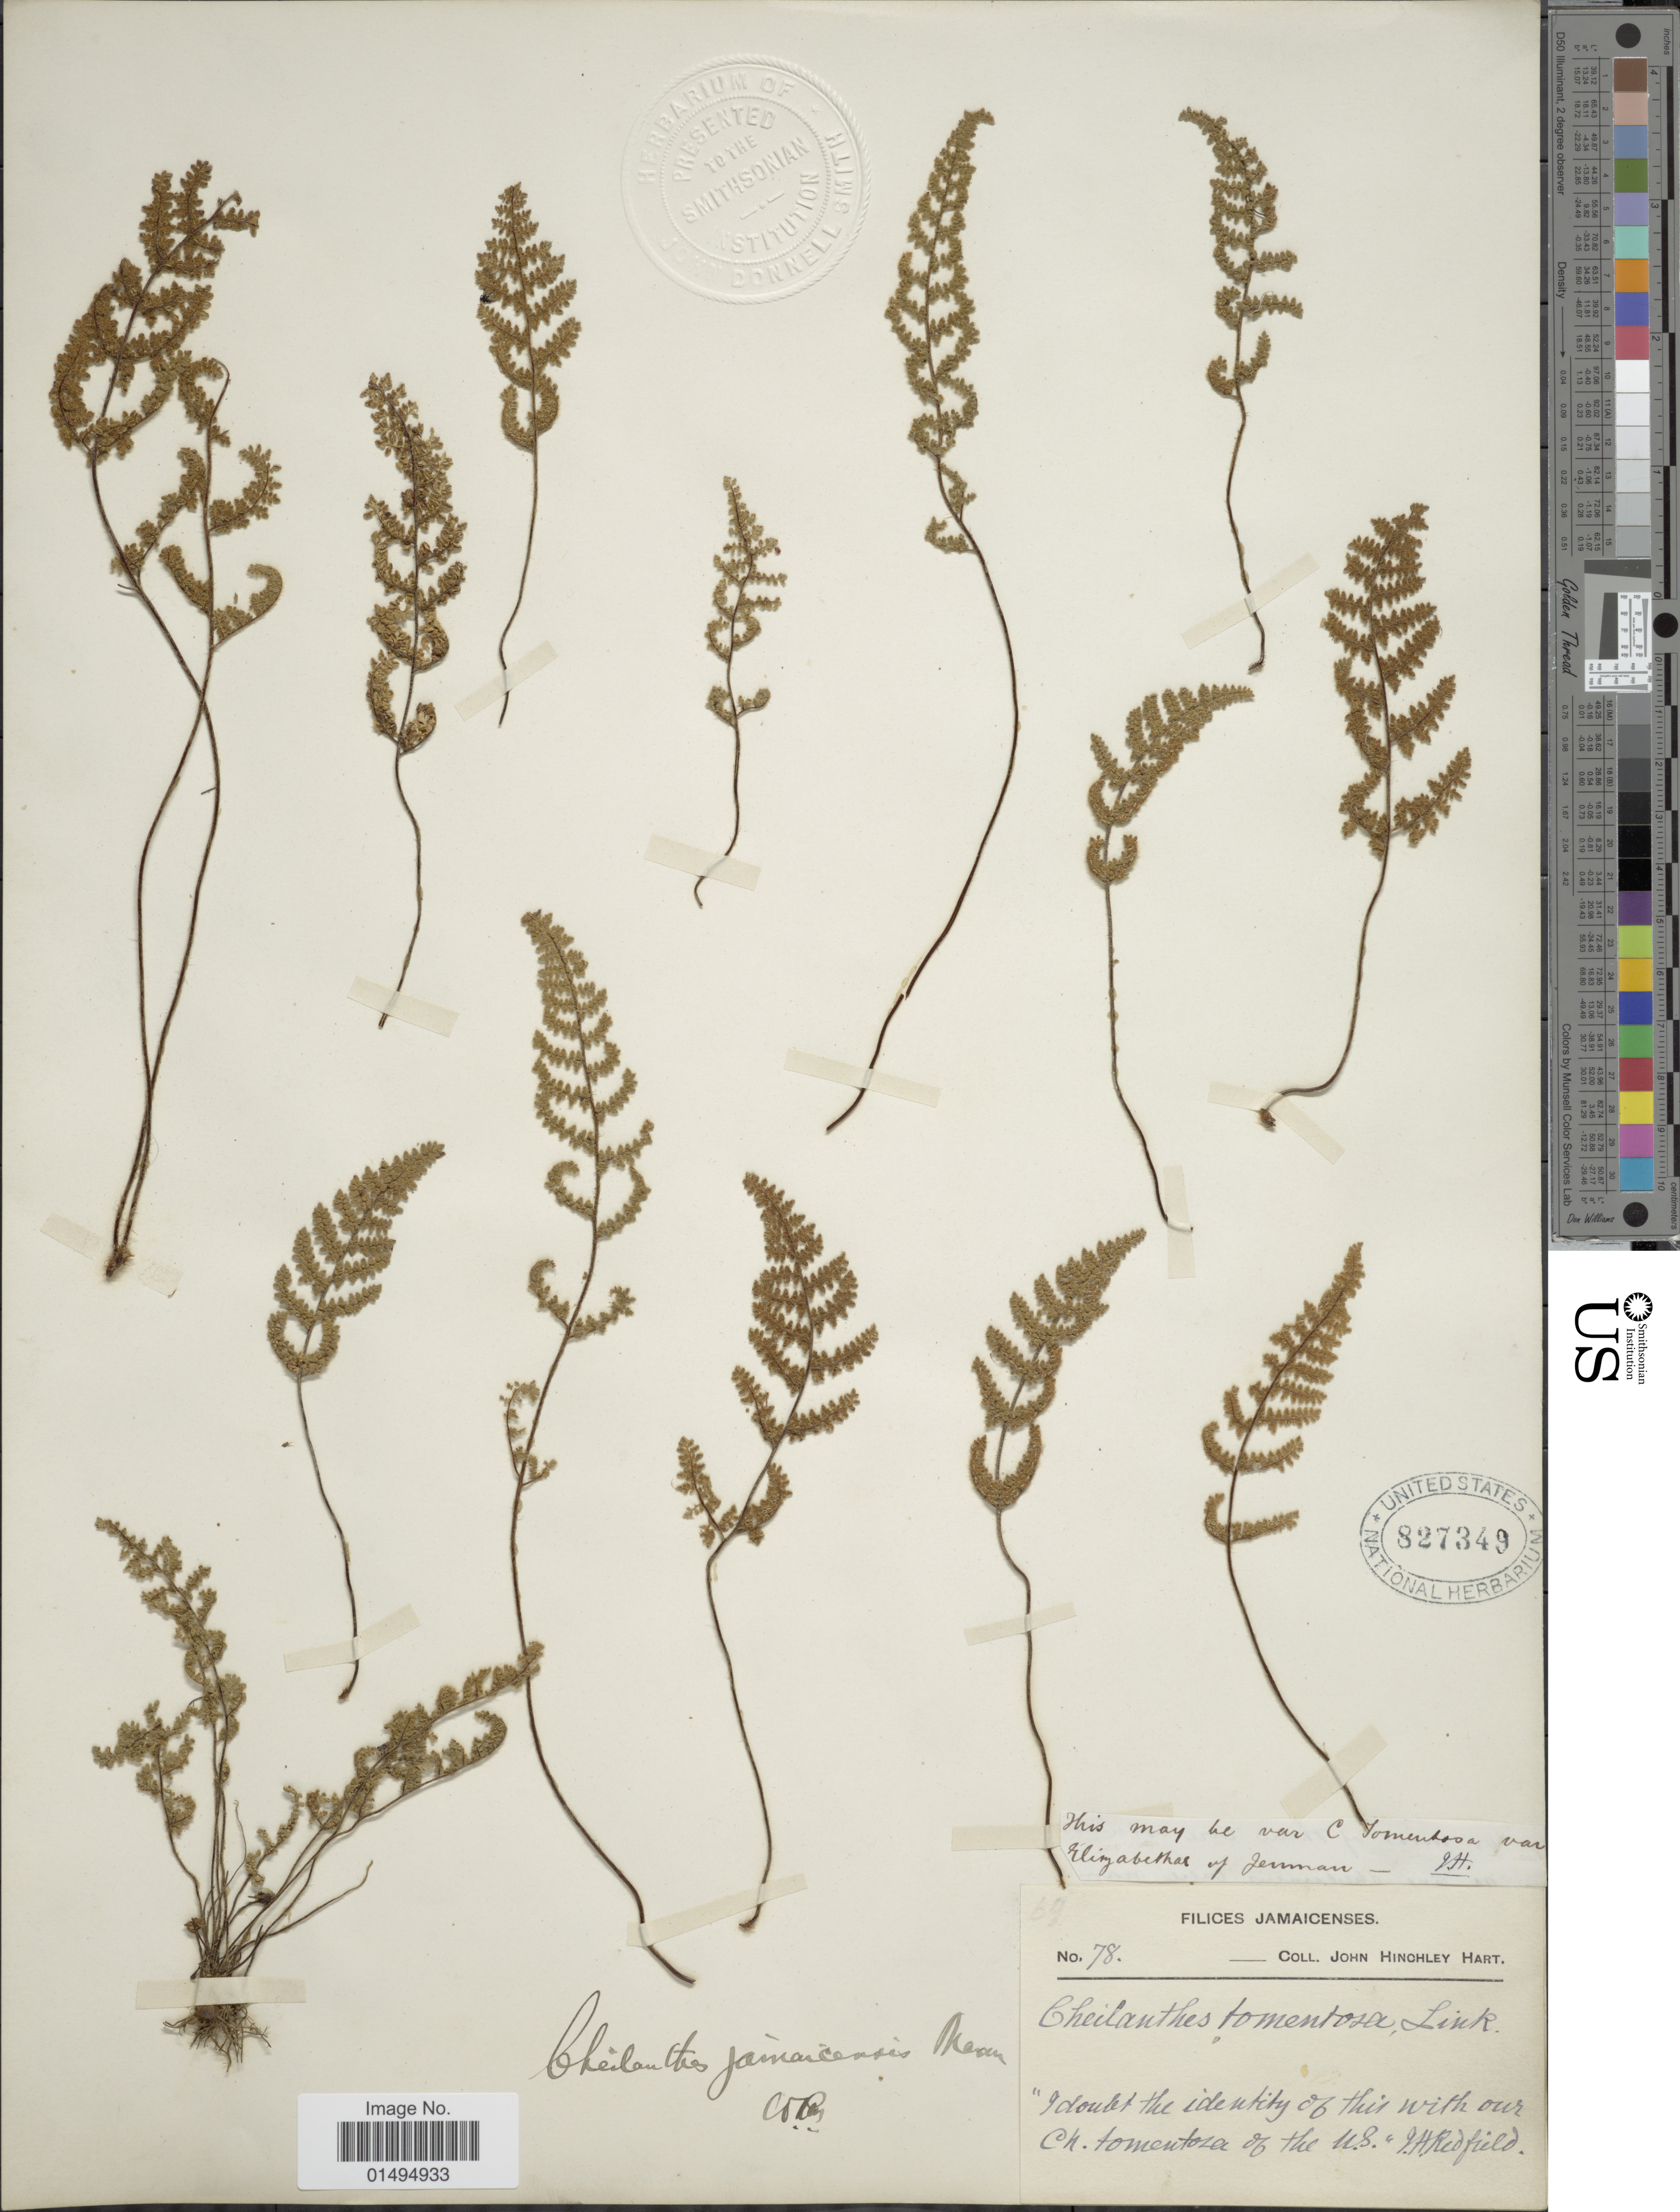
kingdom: Plantae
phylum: Tracheophyta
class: Polypodiopsida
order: Polypodiales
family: Pteridaceae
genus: Myriopteris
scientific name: Myriopteris jamaicensis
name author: (Maxon) Grusz & Windham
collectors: J. H. Hart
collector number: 78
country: Jamaica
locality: Filices Jamaicensis.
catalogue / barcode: US 827349